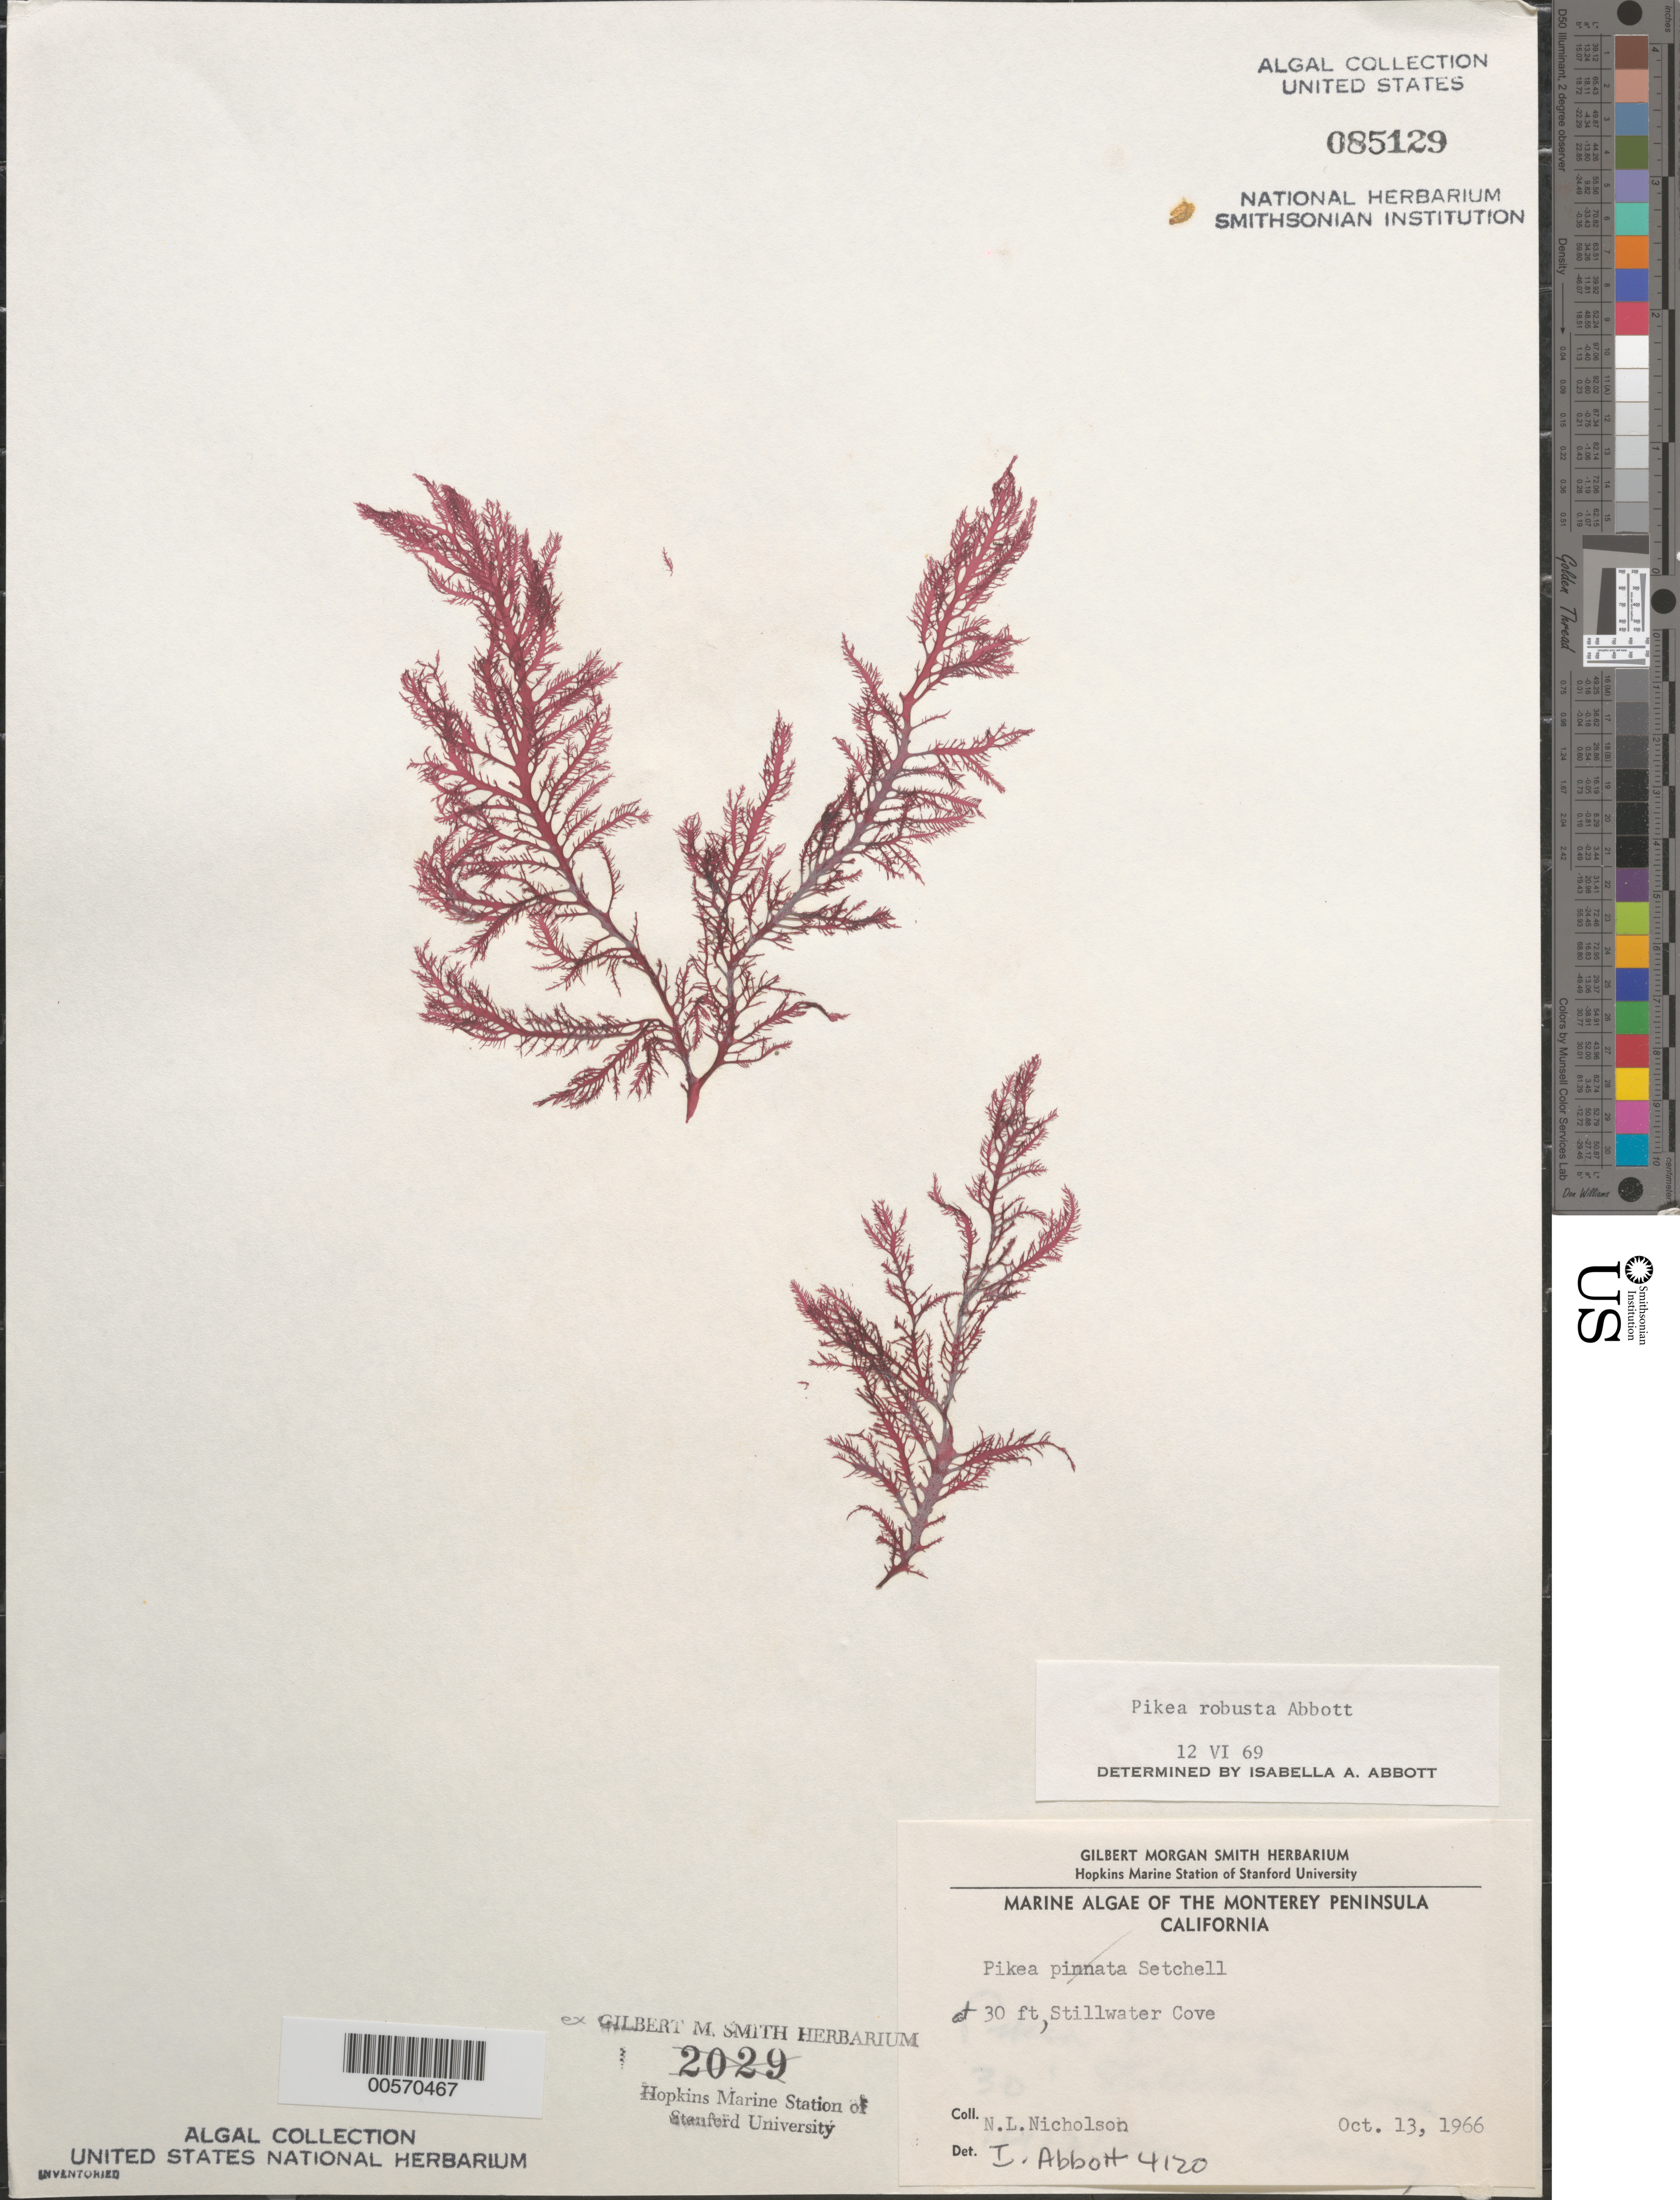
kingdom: Plantae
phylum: Rhodophyta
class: Florideophyceae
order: Gigartinales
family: Dumontiaceae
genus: Pikea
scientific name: Pikea pinnata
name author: Setch. in Collins et al.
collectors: N. Nicholson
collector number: IAA 4120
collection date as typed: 13 Oct 1966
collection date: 1966-10-13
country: United States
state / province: California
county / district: Monterey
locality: Stillwater Cove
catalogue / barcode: US 85129